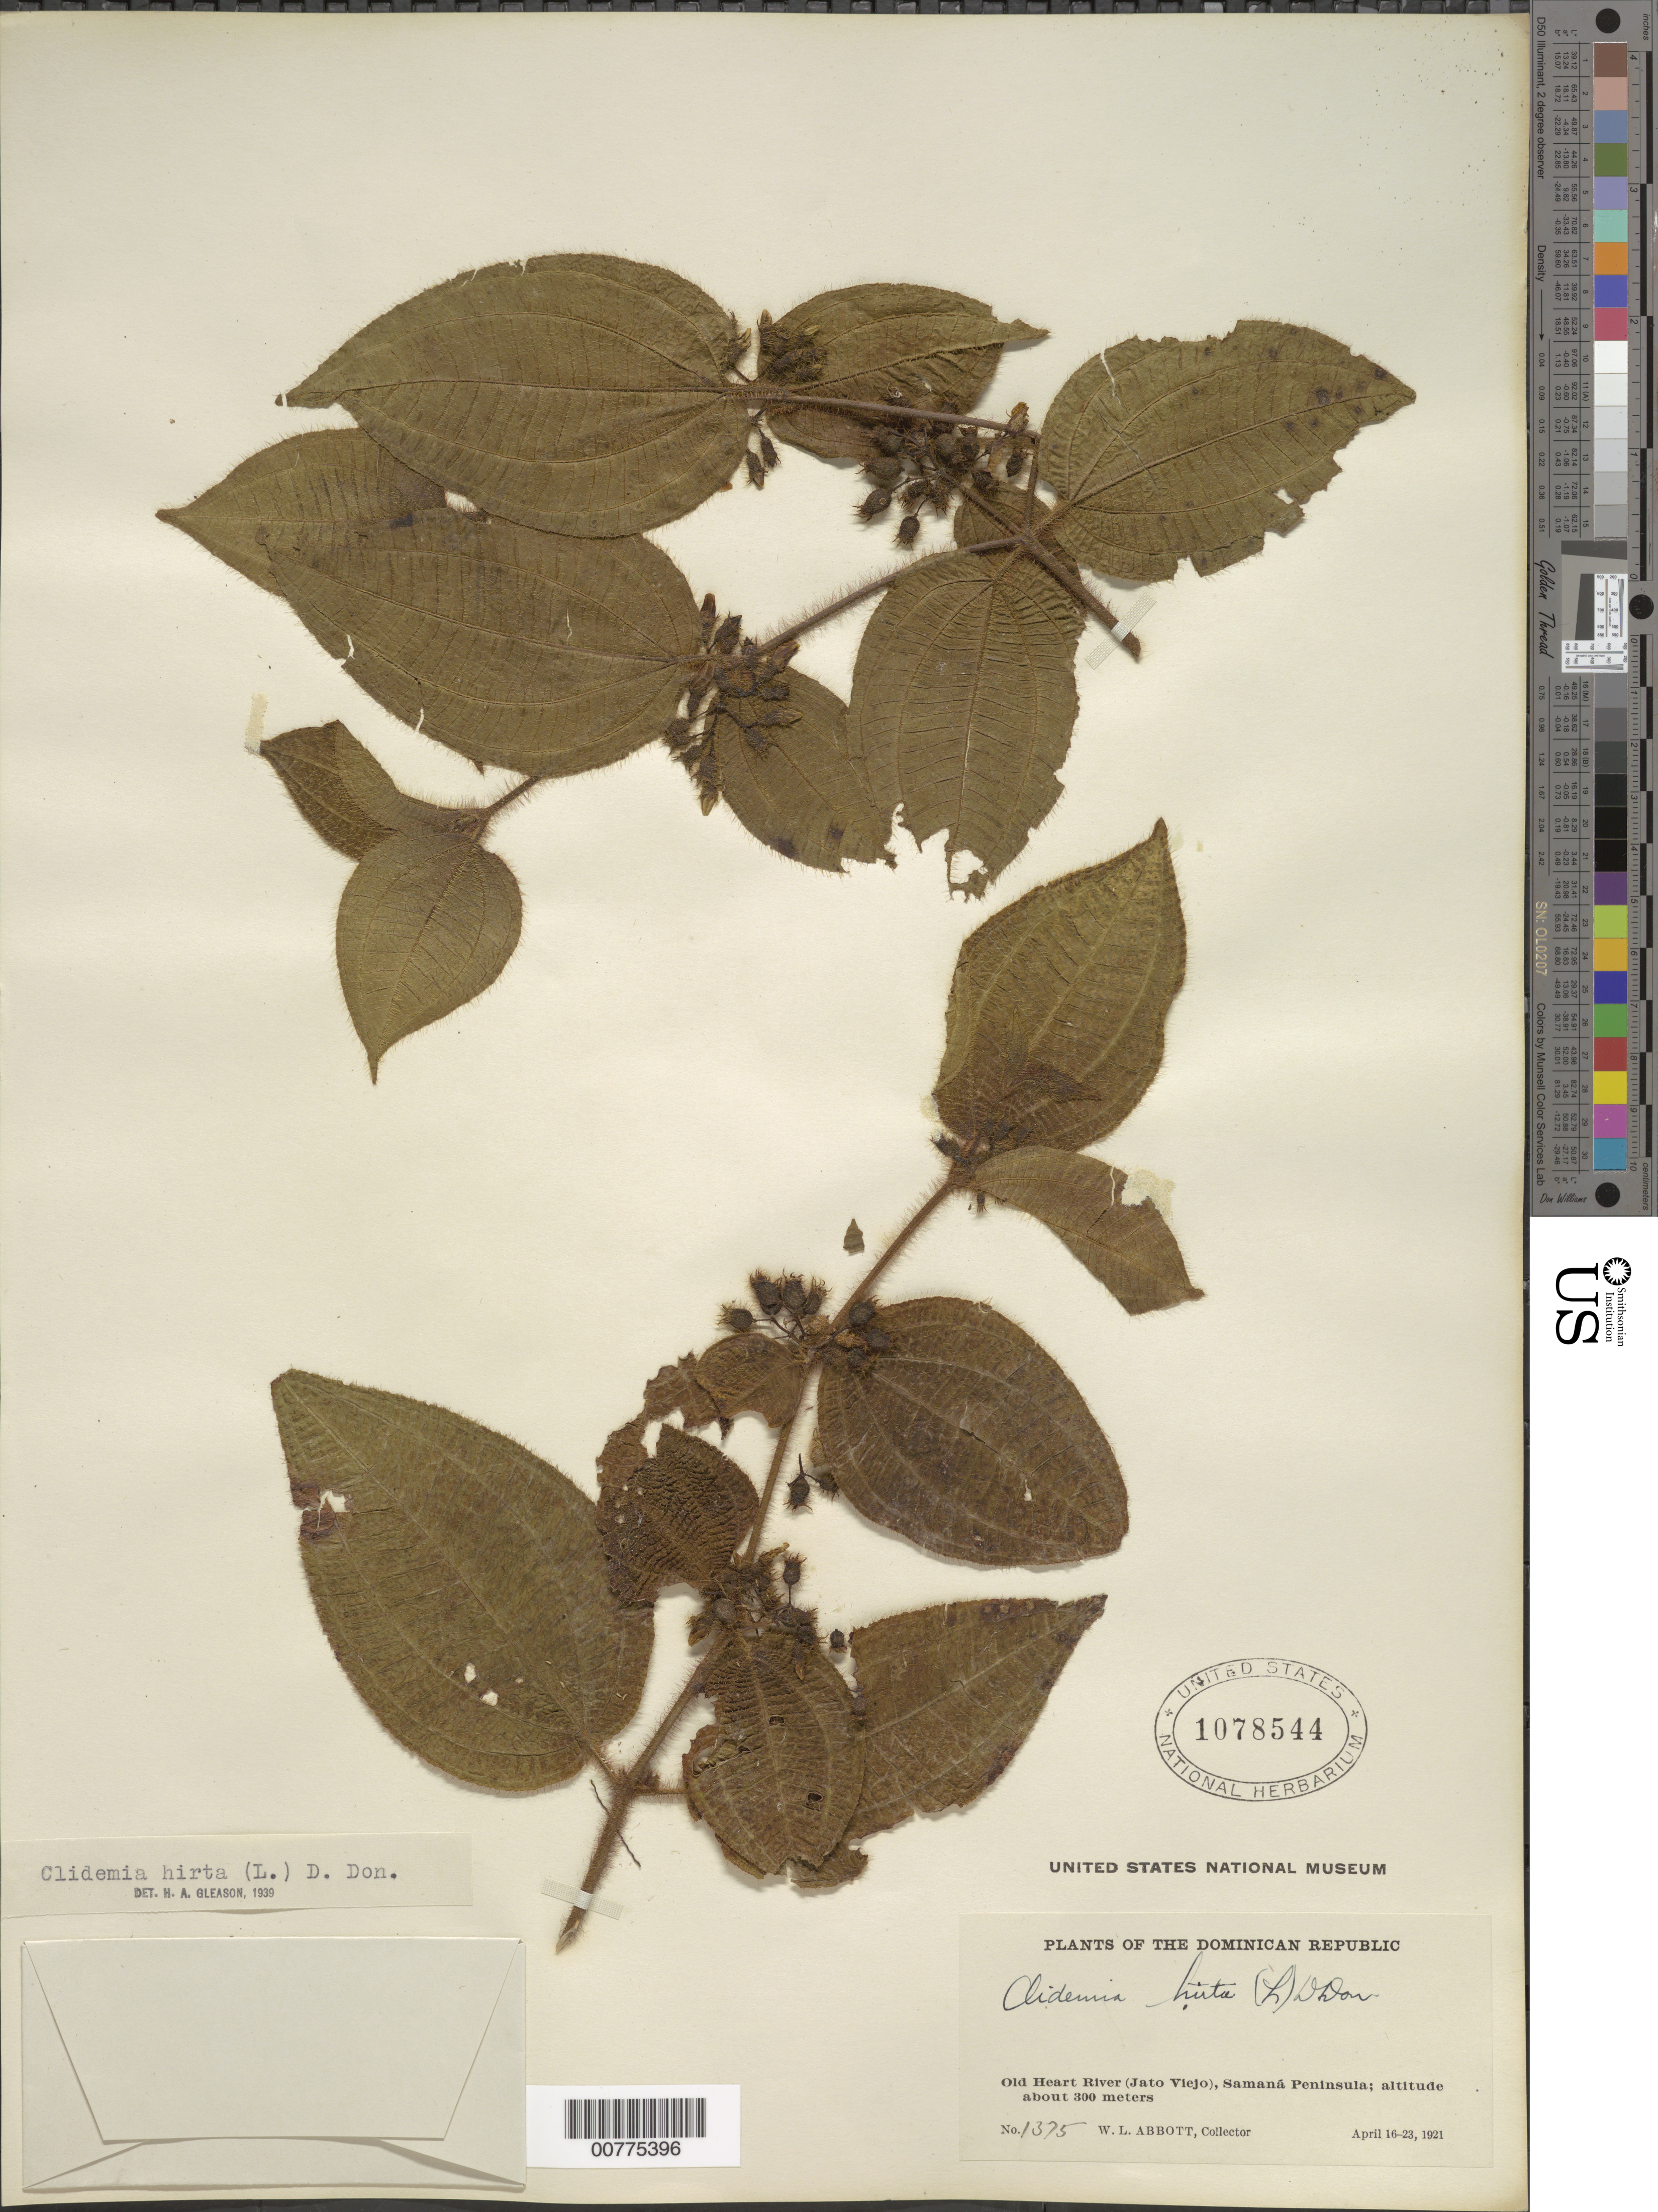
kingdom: Plantae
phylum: Tracheophyta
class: Magnoliopsida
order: Myrtales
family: Melastomataceae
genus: Clidemia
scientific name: Clidemia hirta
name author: (L.) D. Don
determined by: Gleason, H. A.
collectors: W. L. Abbott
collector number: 1375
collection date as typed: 16 Apr 1910 to 23 Apr 1921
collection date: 1910-04-16/1921-04-23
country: Dominican Republic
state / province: Samana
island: Hispaniola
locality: Samaná Peninsula, old Heart River (Jato Viejo).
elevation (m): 300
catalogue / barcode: US 1078544